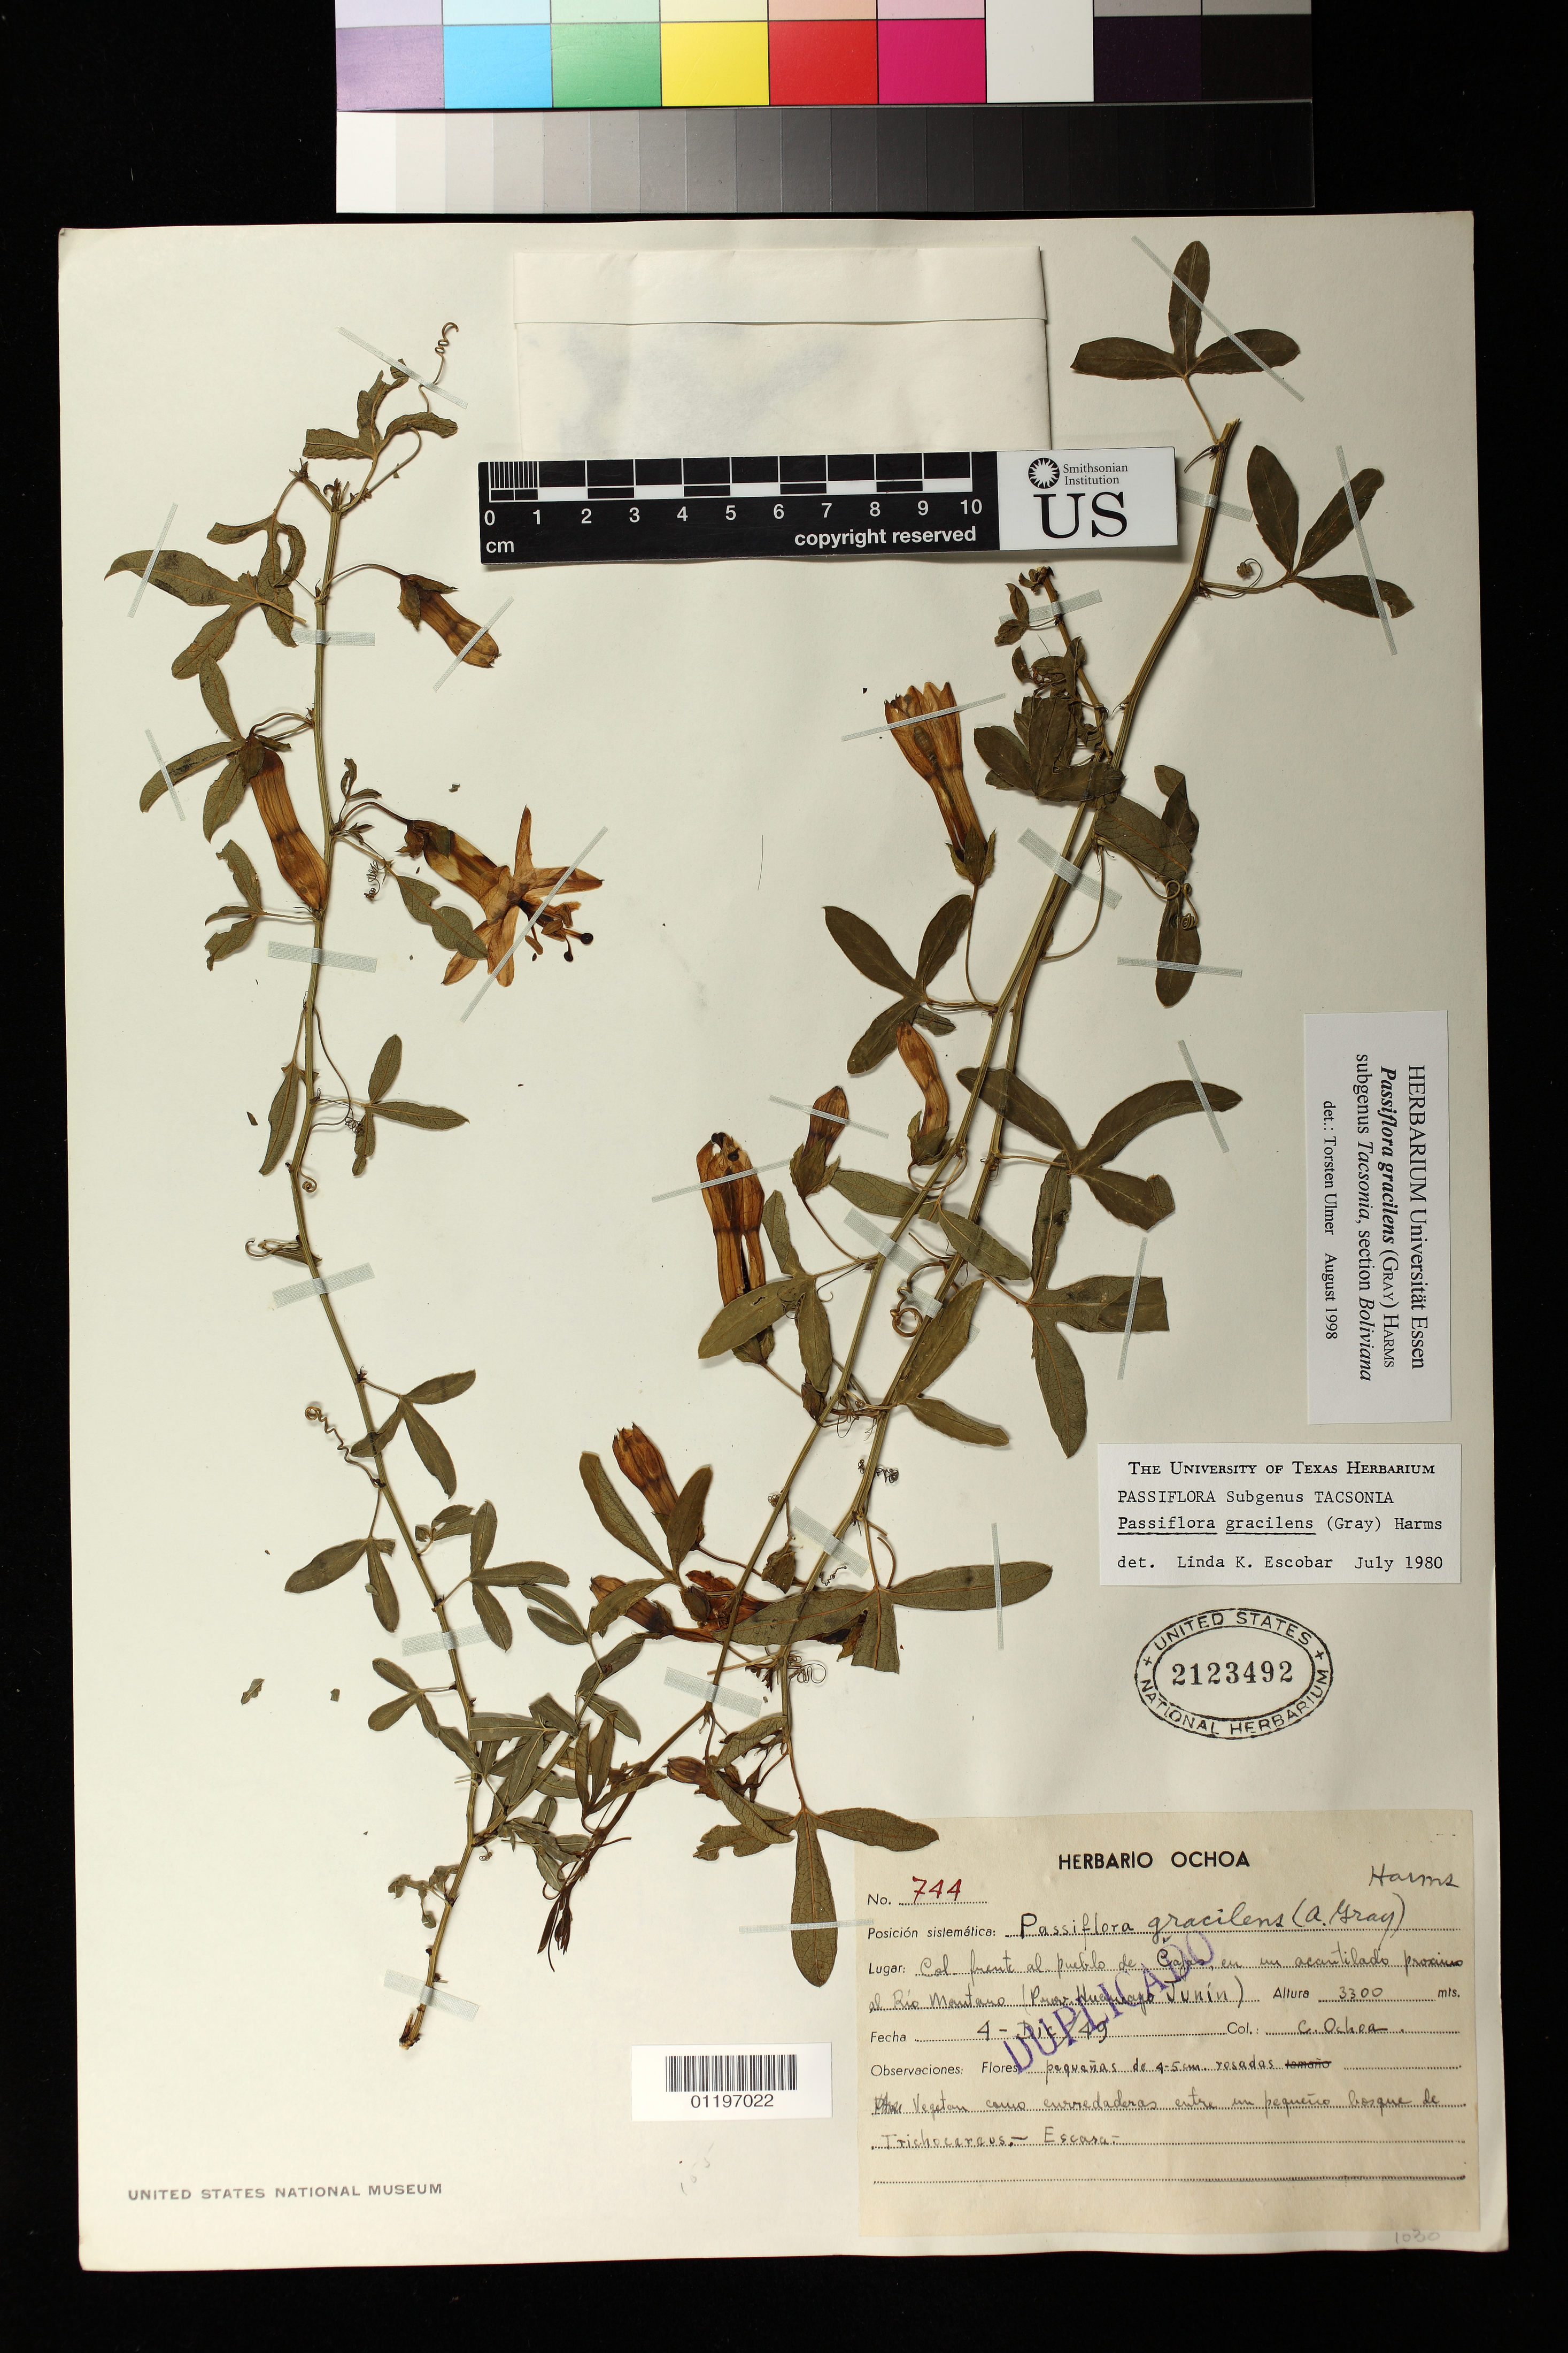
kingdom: Plantae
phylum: Tracheophyta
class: Magnoliopsida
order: Malpighiales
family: Passifloraceae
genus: Passiflora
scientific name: Passiflora gracilens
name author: (A. Gray) Harms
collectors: C. M. Ochoa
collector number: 744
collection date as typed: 12 Apr 1949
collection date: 1949-04-12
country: Peru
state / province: Junín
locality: Prov. Huancayo: Col frente al pueblo de Cajas, en un acantilado proximo al Río Mantaro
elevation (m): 3300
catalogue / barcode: US 2123492